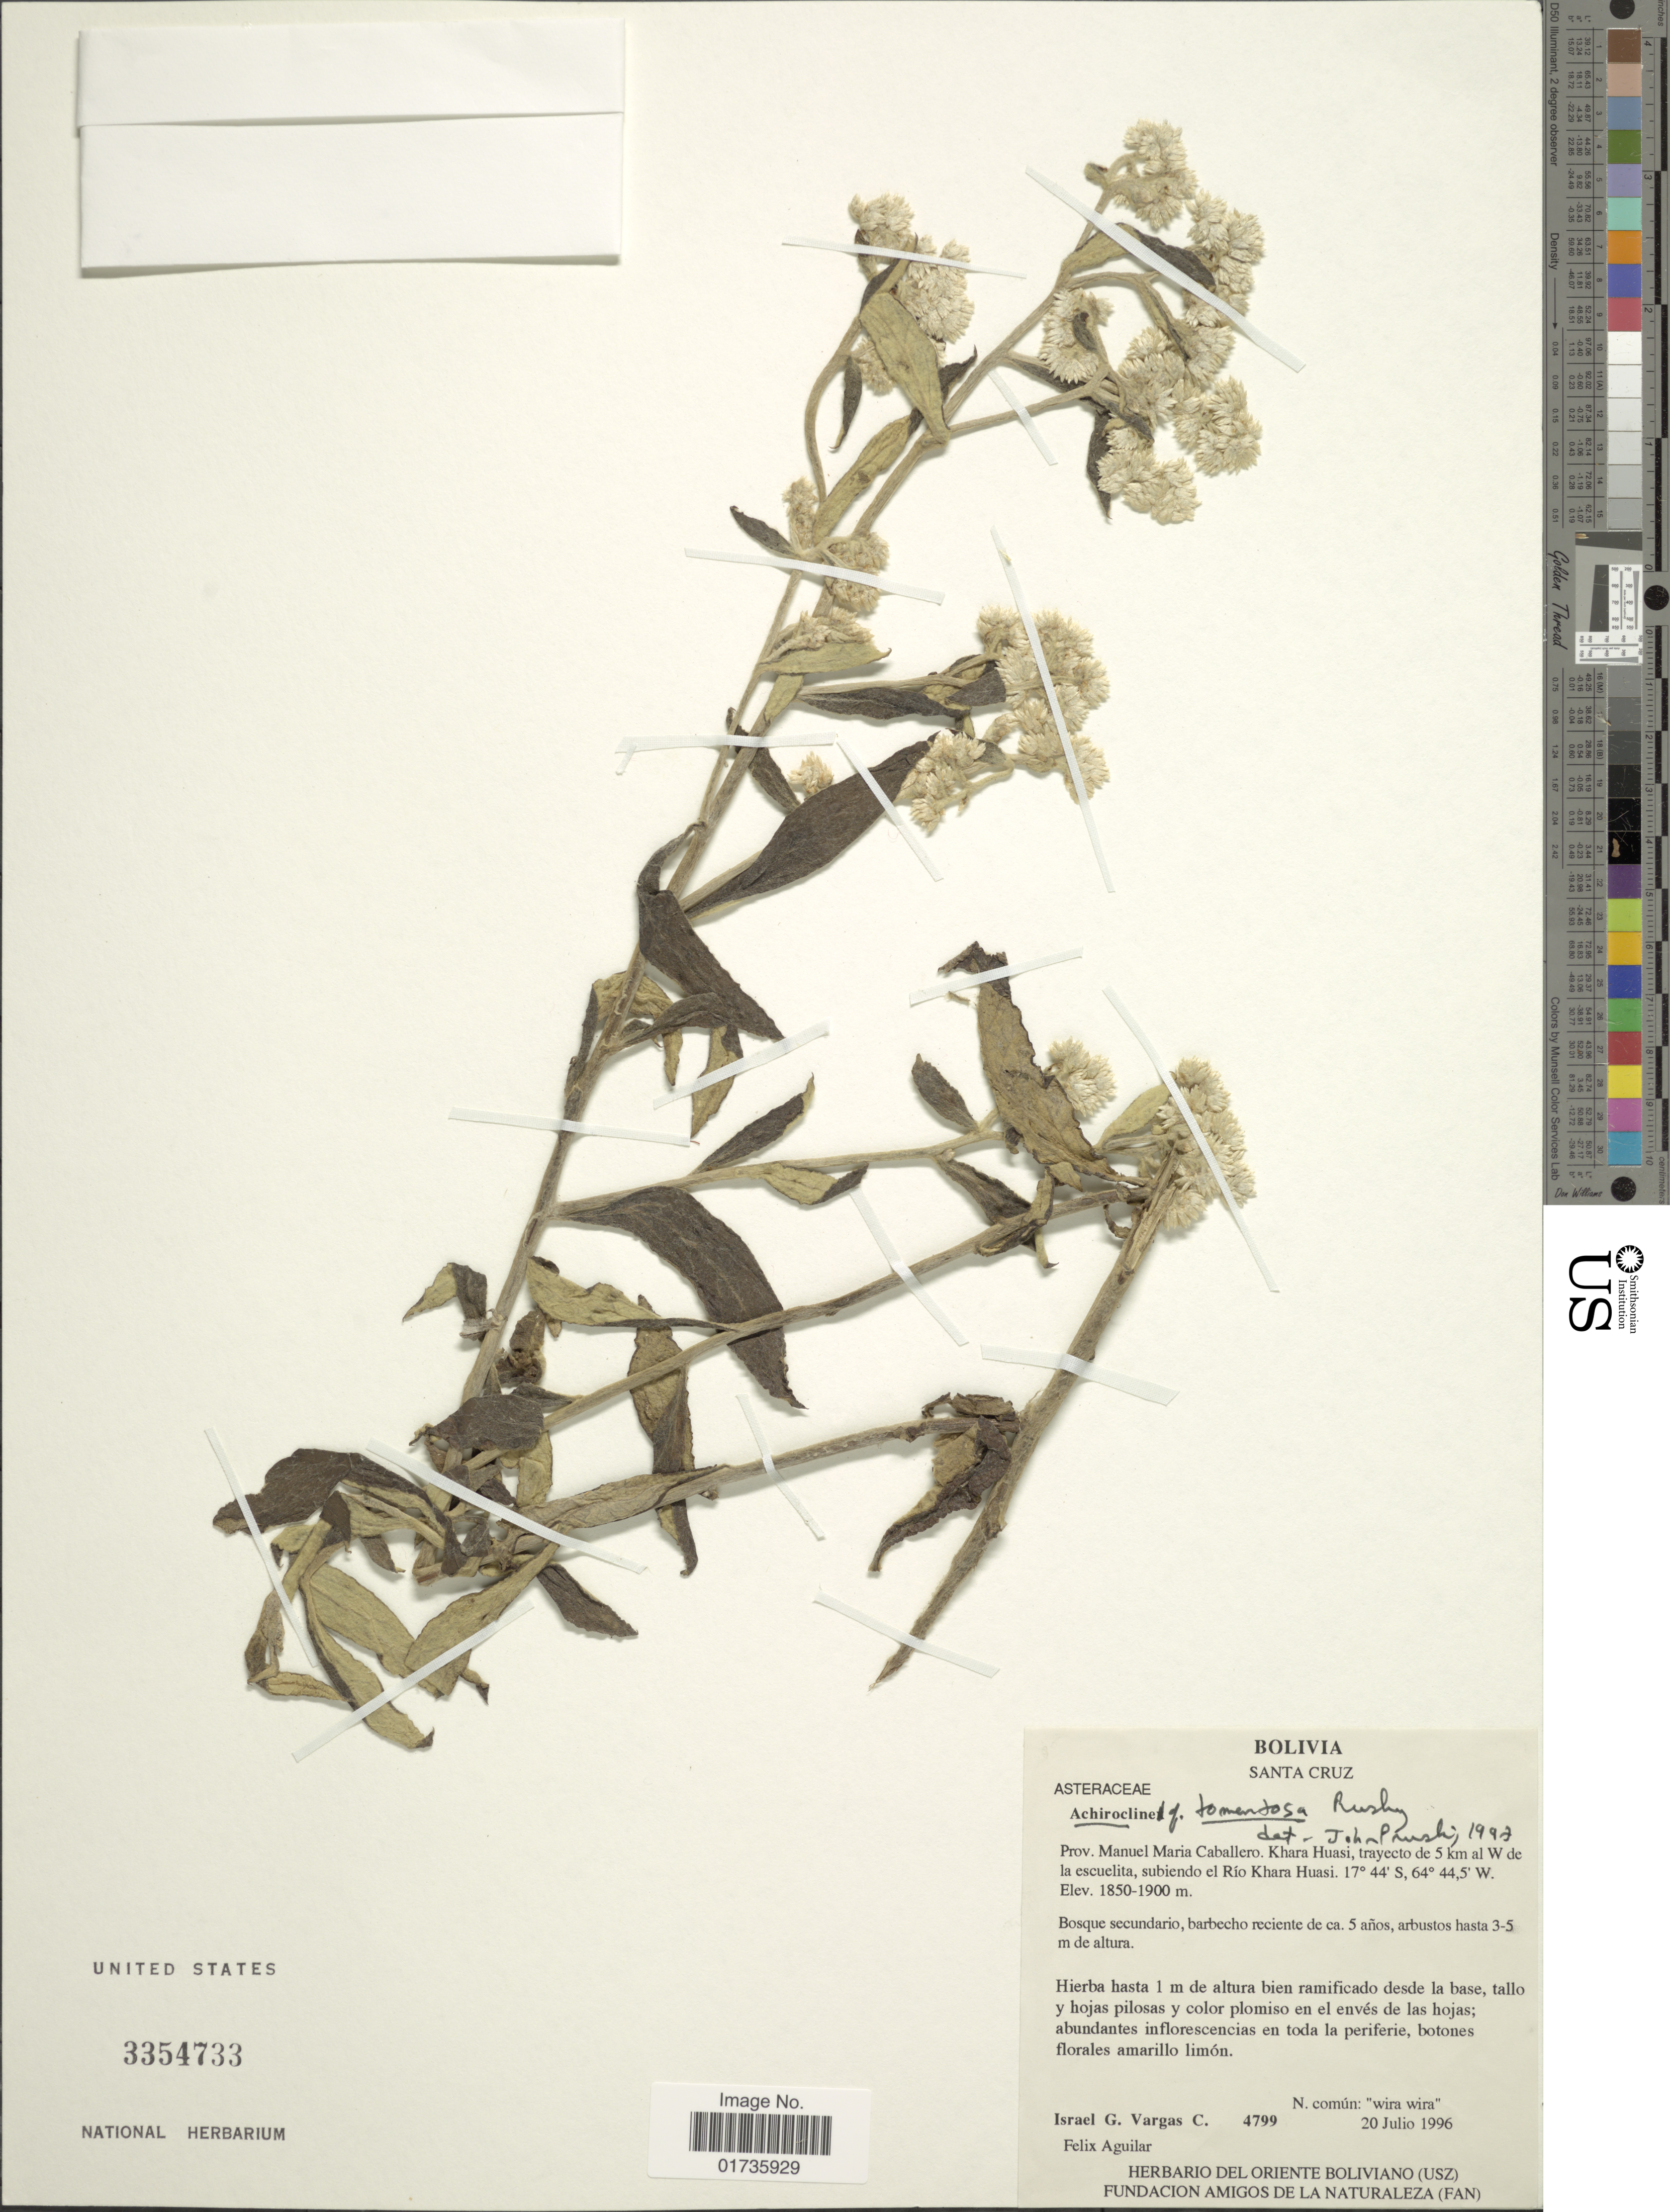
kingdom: Plantae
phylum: Tracheophyta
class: Magnoliopsida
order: Asterales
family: Asteraceae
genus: Achyrocline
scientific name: Achyrocline tomentosa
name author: Rusby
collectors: I. Vargas C. & F. Aguilar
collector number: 4799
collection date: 1996-07-20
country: Bolivia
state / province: Santa Cruz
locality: Prov. Mnauel Maria Caballero. Khara Huasi, trayecto de 5 km al W de la escuelita, subiendo el Río Khara Huasi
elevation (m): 1850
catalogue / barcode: US 3354733